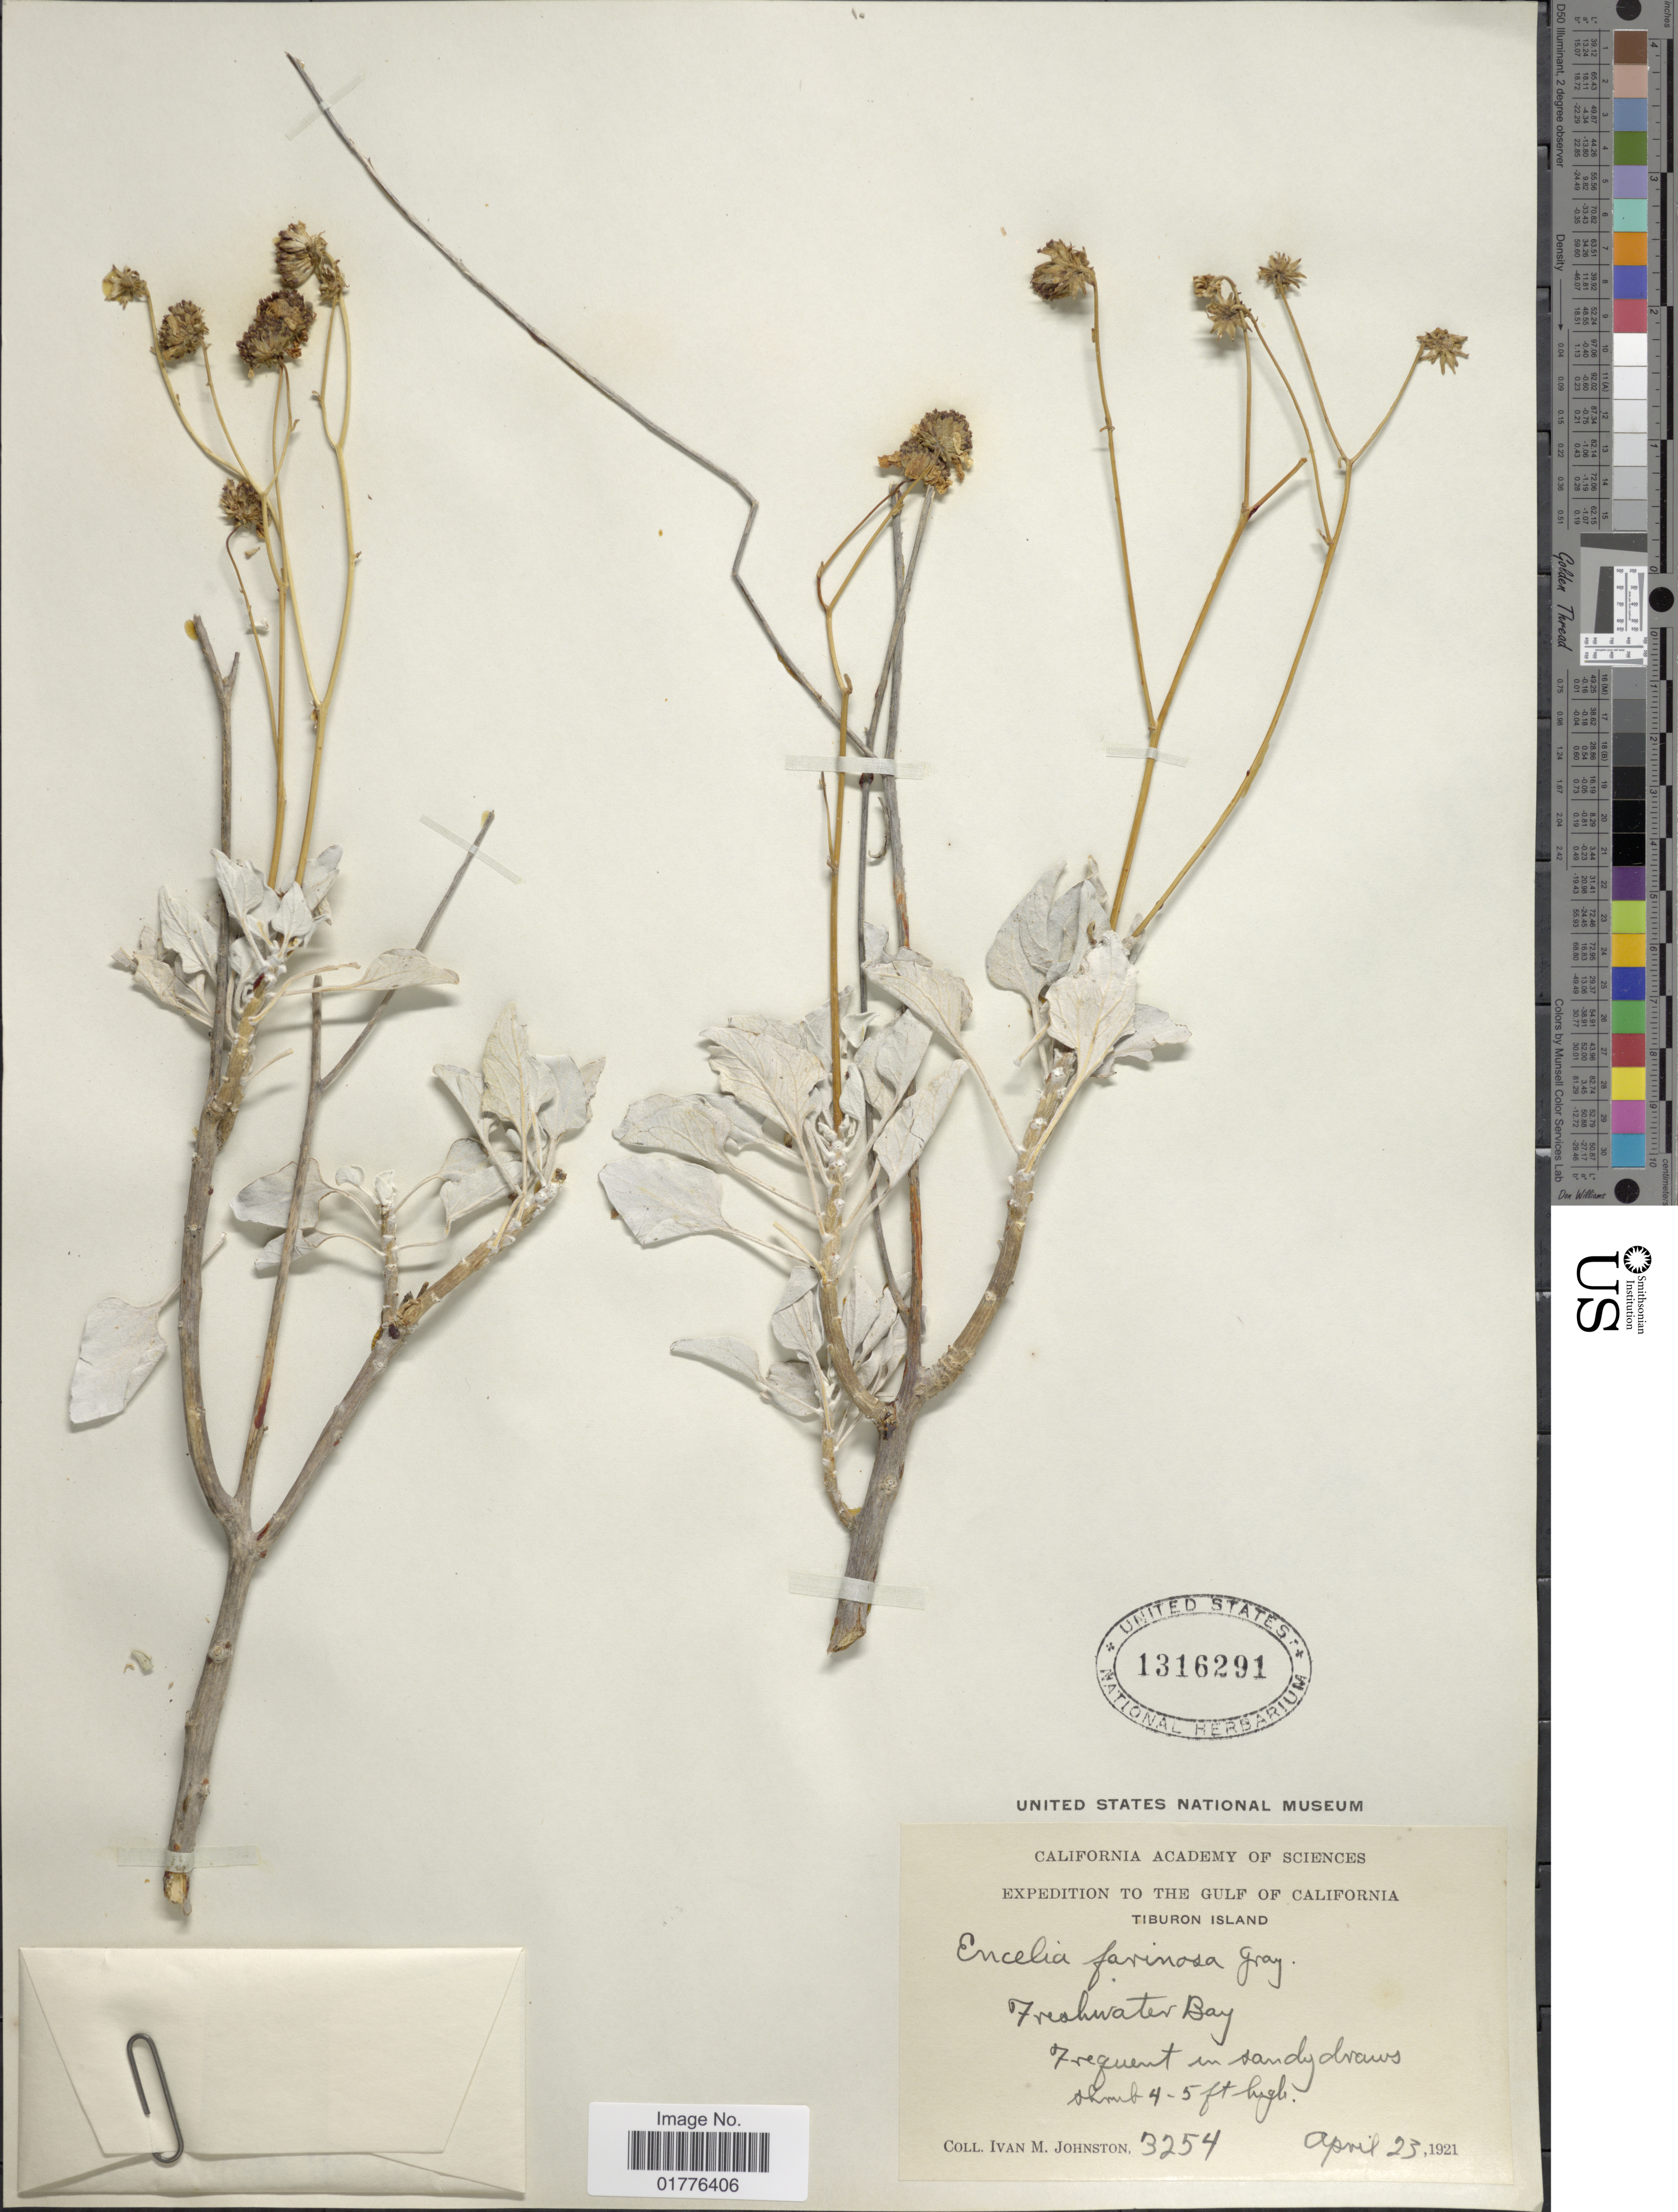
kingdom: Plantae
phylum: Tracheophyta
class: Magnoliopsida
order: Asterales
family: Asteraceae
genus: Encelia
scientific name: Encelia farinosa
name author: A. Gray ex Torr. in Emory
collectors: I.M. Johnston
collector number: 3254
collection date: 1921-04-23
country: Mexico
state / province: Sonora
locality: The Gulf of California, Tiburon Island, Freshwater Bay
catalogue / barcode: US 1316291